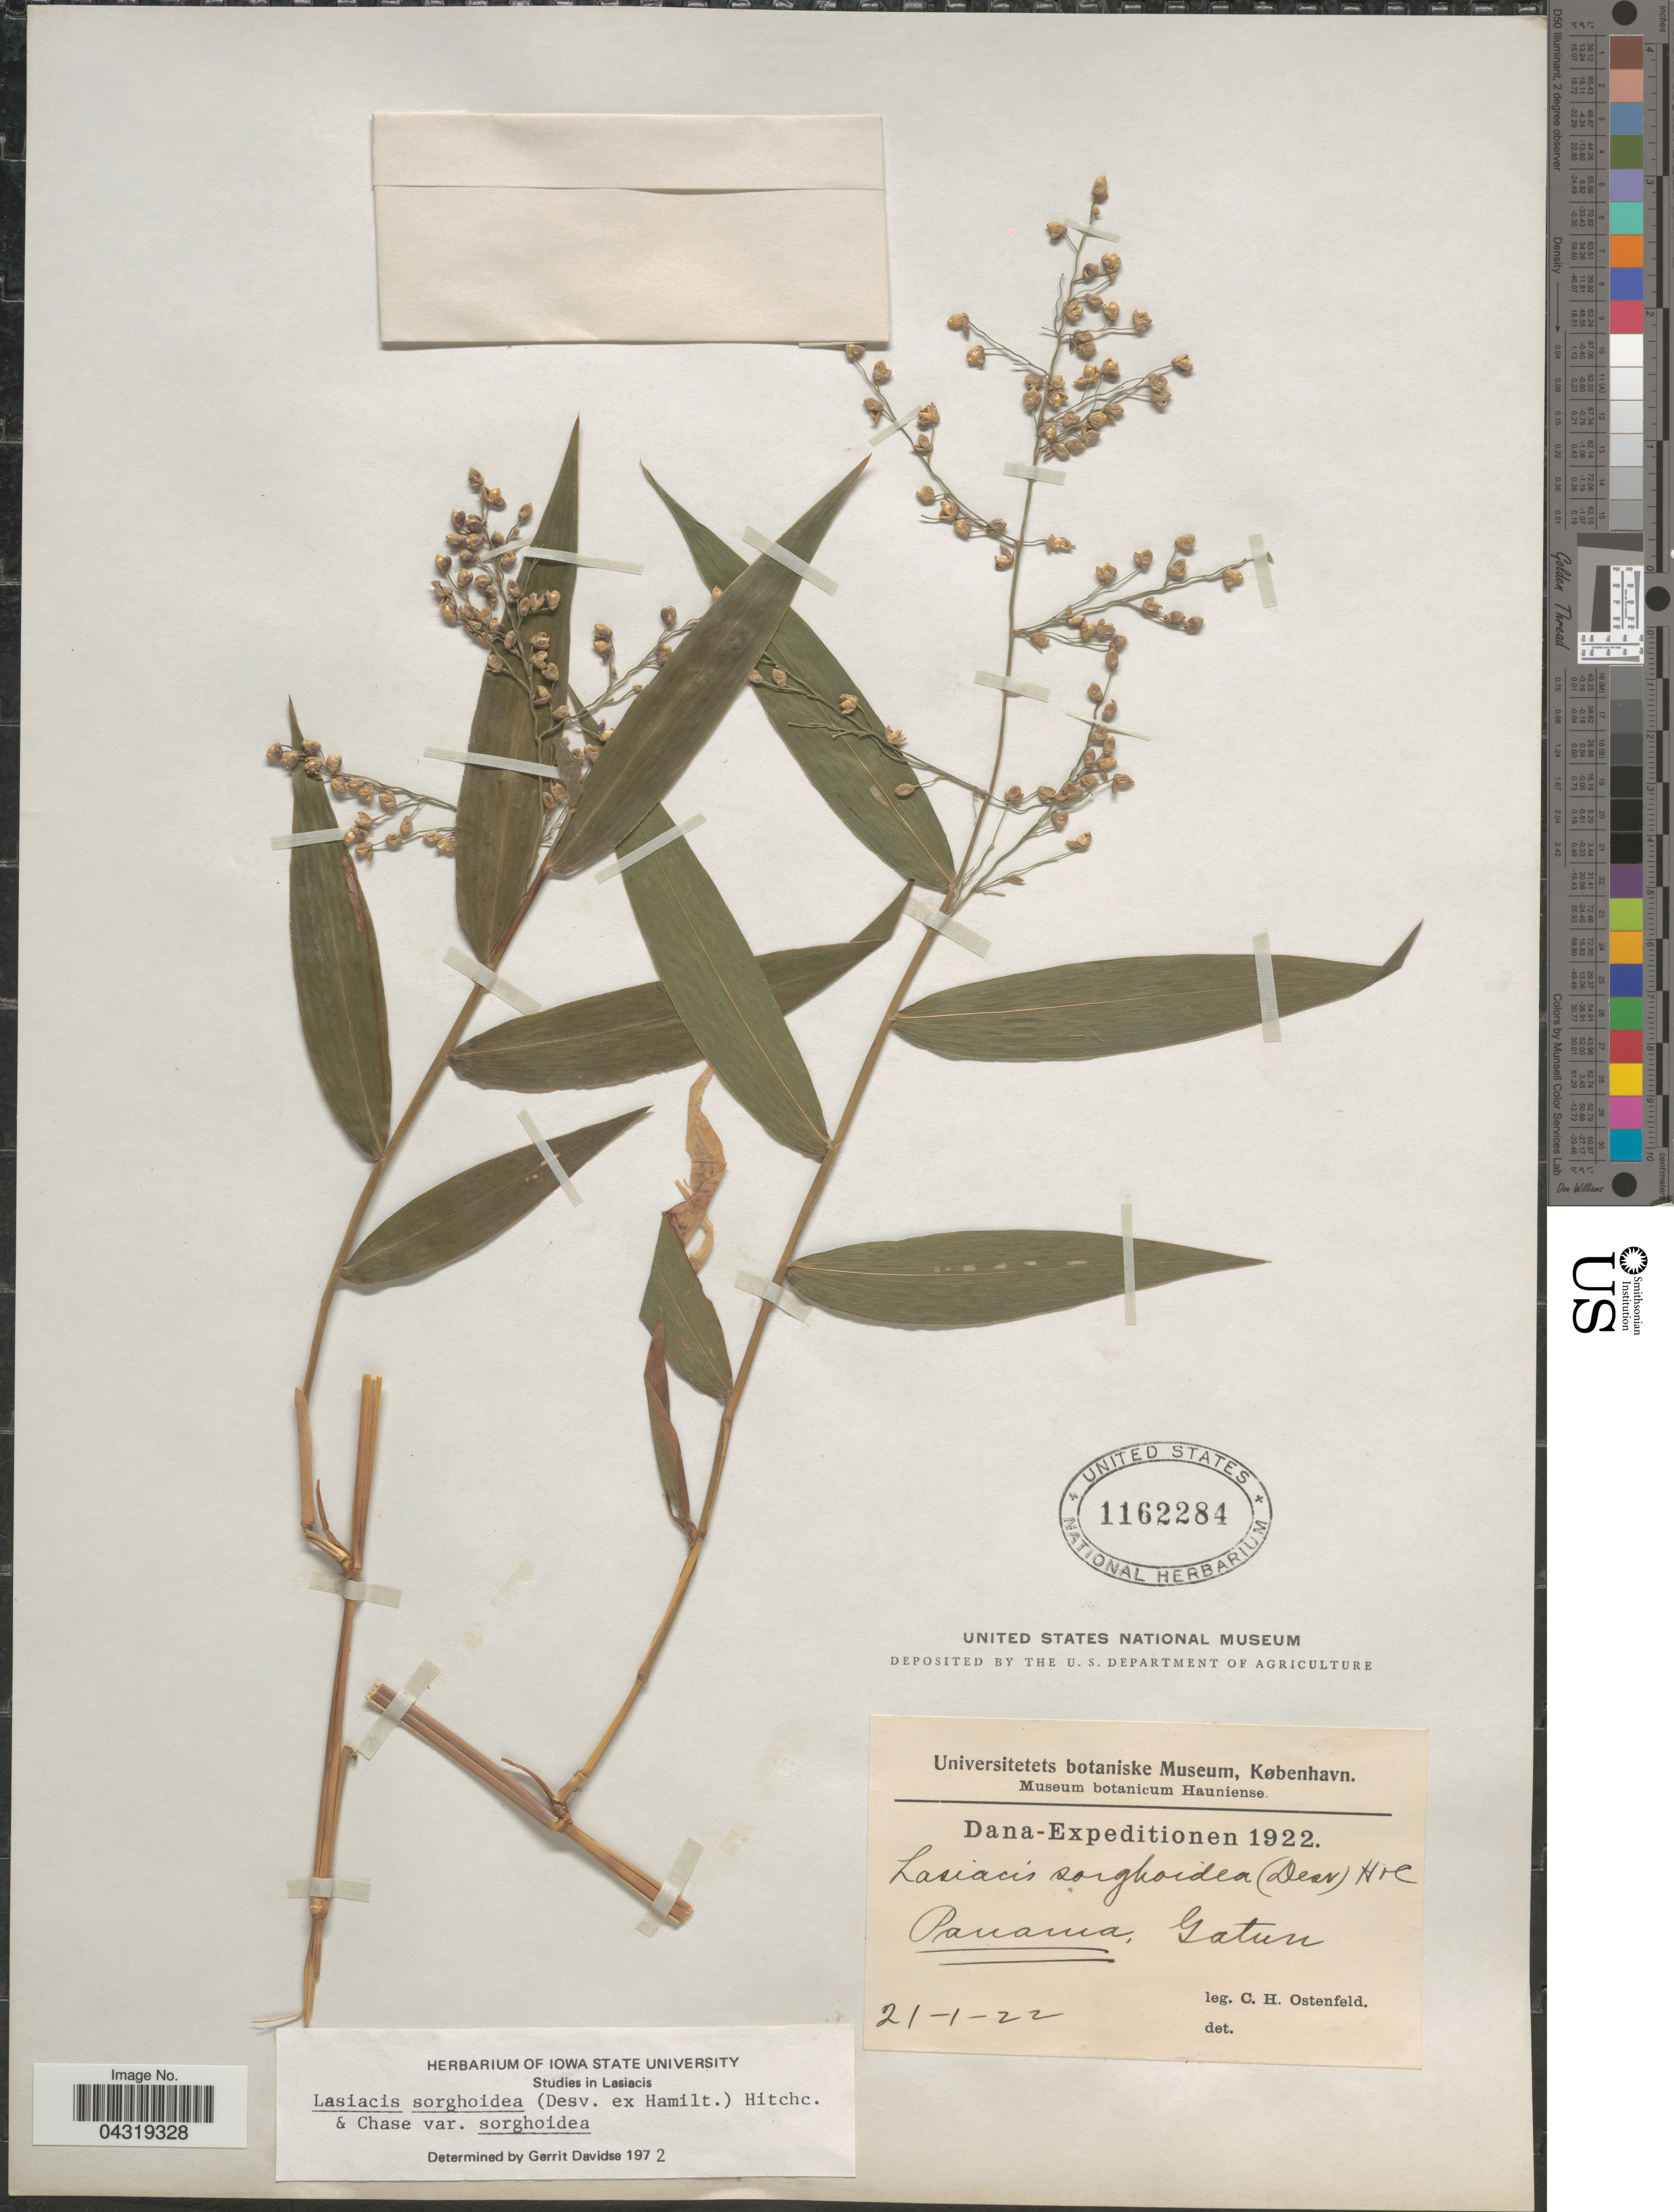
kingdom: Plantae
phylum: Tracheophyta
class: Liliopsida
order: Poales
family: Poaceae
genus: Lasiacis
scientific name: Lasiacis sorghoidea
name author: (Desv. ex Ham.) Hitchc. & Chase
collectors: C. Ostenfeld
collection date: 1922-01-21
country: Panama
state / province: Panamá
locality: Dana-Expedition 1922. Gatun.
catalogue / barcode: US 1162284